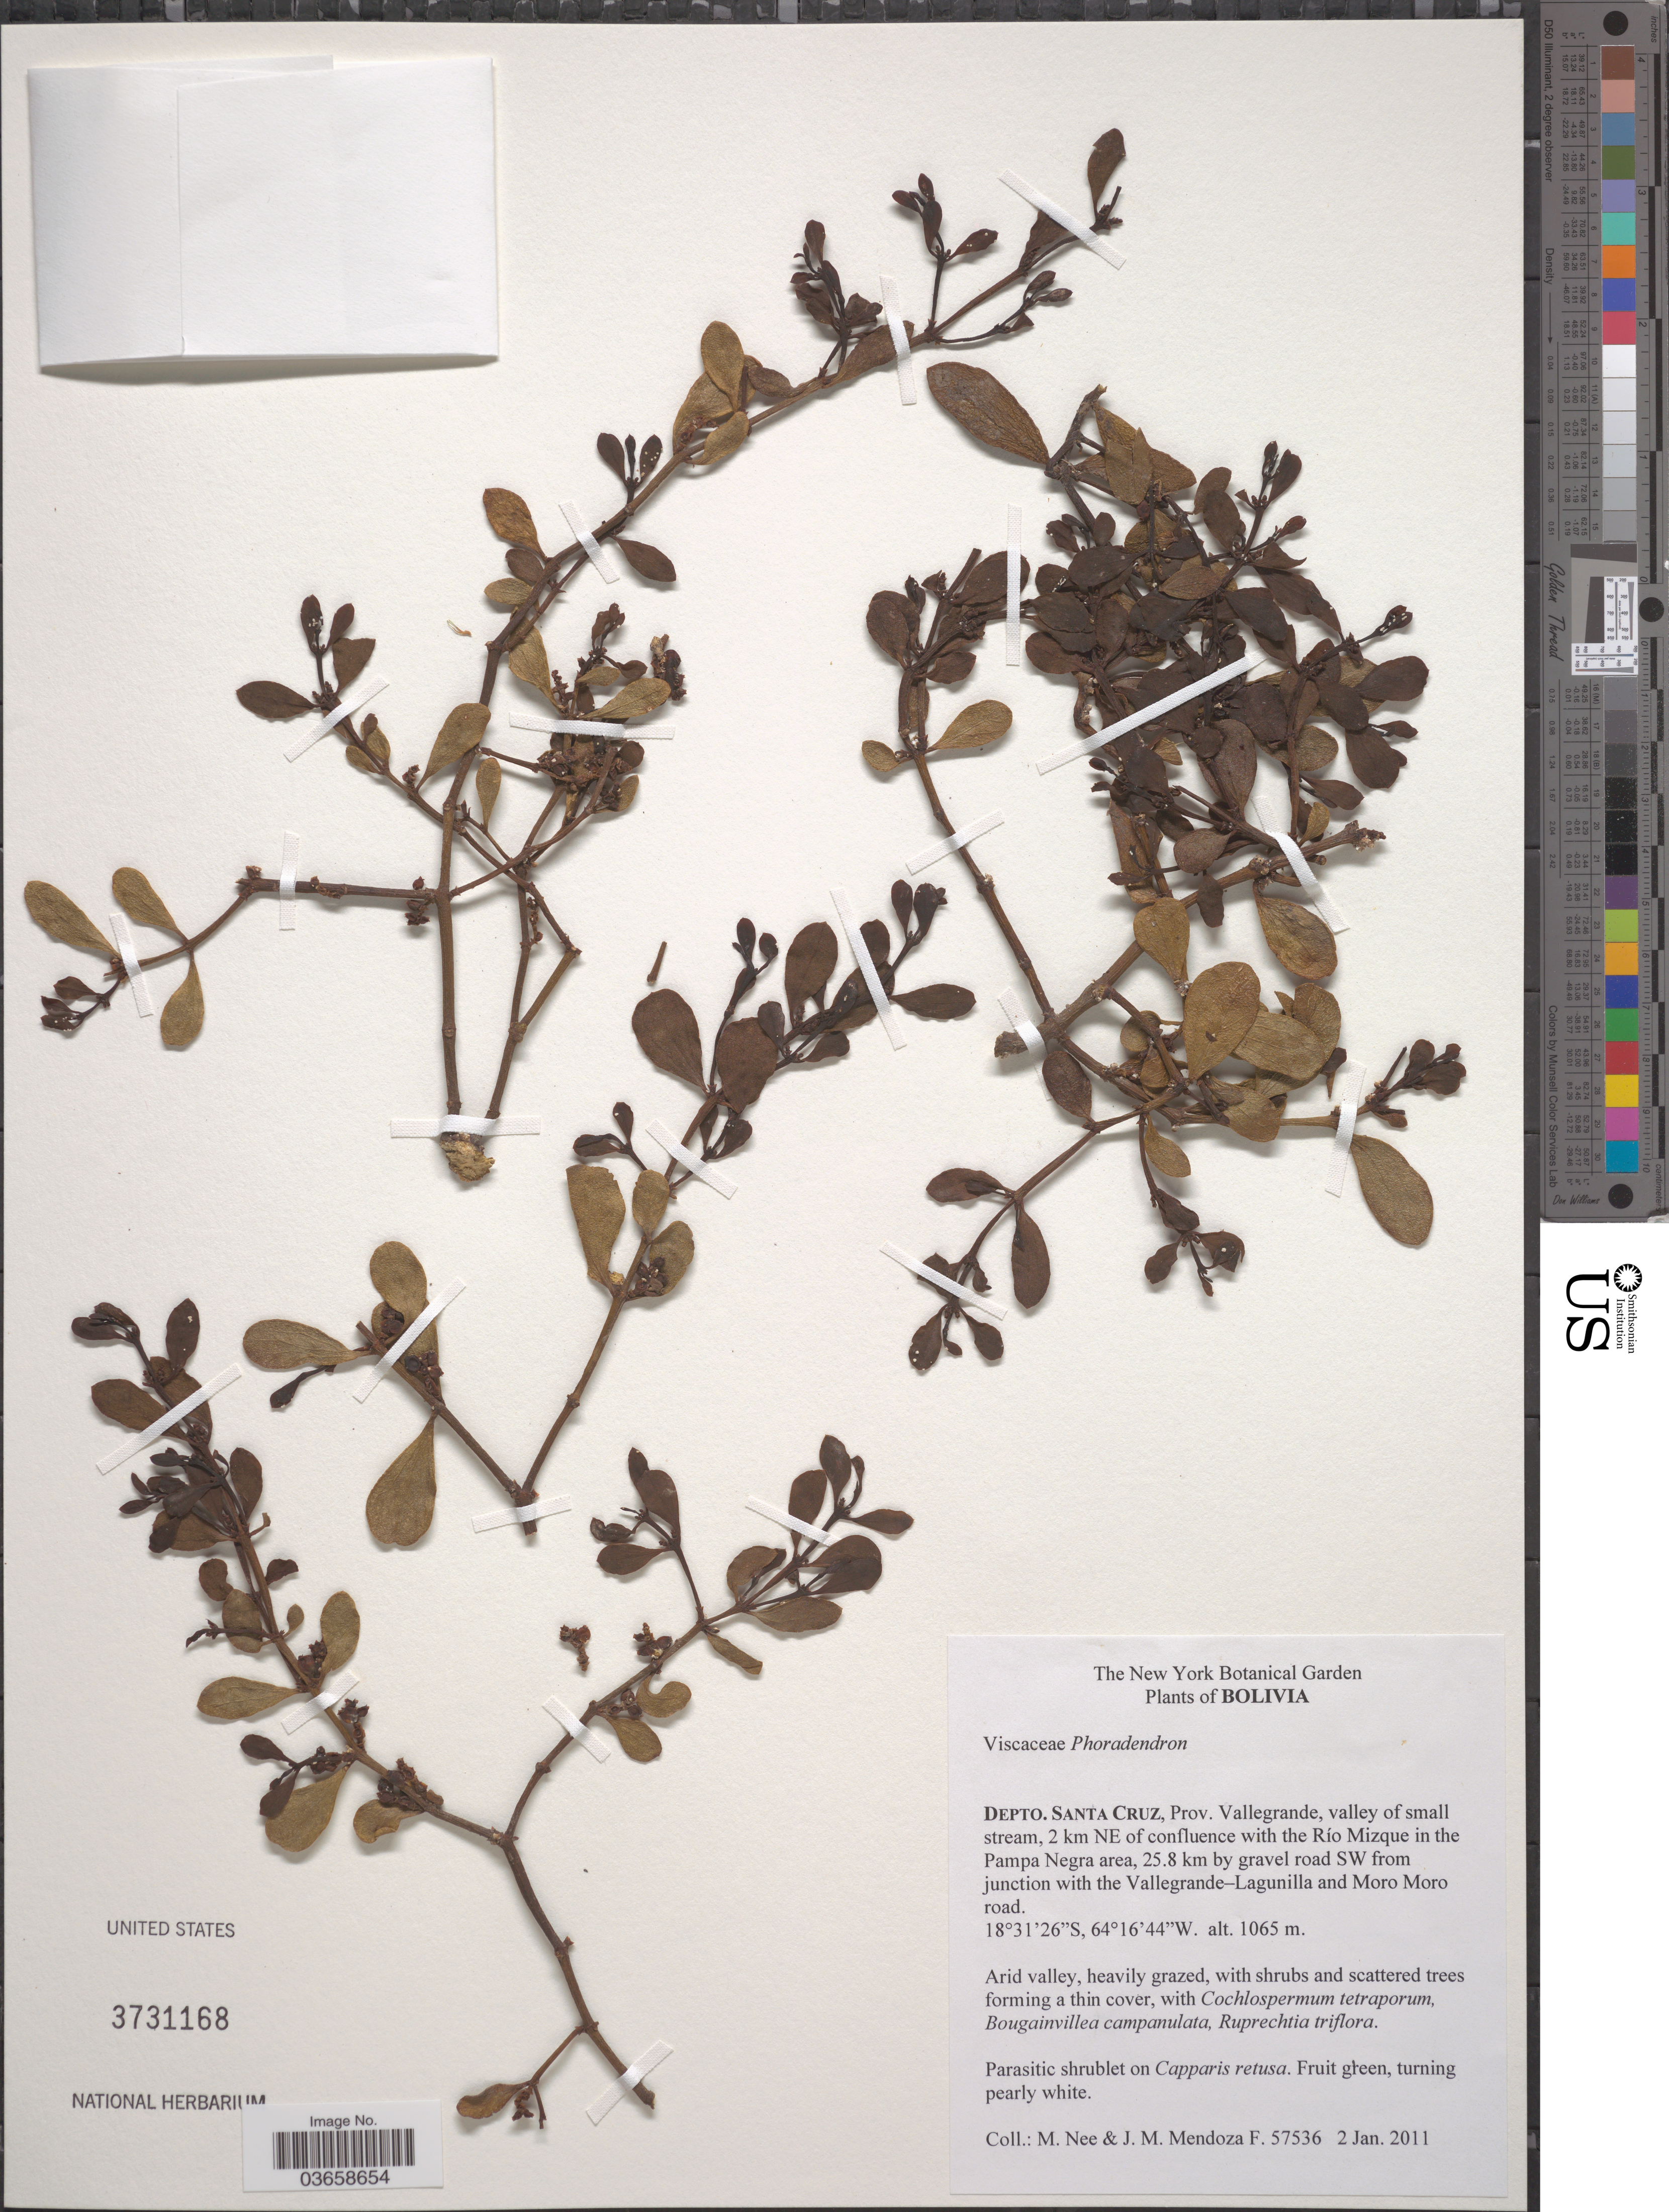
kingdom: Plantae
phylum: Tracheophyta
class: Magnoliopsida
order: Santalales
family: Viscaceae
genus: Phoradendron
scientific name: Phoradendron sp.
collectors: M. Nee & J. M. Mendoza F.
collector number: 57536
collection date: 2011-01-02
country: Bolivia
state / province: Santa Cruz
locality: Depto. Santa Cruz, Prov. Vallegrande, valley of small stream, 2 km NE of confluence with the Río Mizque in the Pampa Negra area, 25.8 km by gravel road SW from junction with the Vallegrande-Lagunilla and Moro Moro road.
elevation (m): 1065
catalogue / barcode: US 3731168